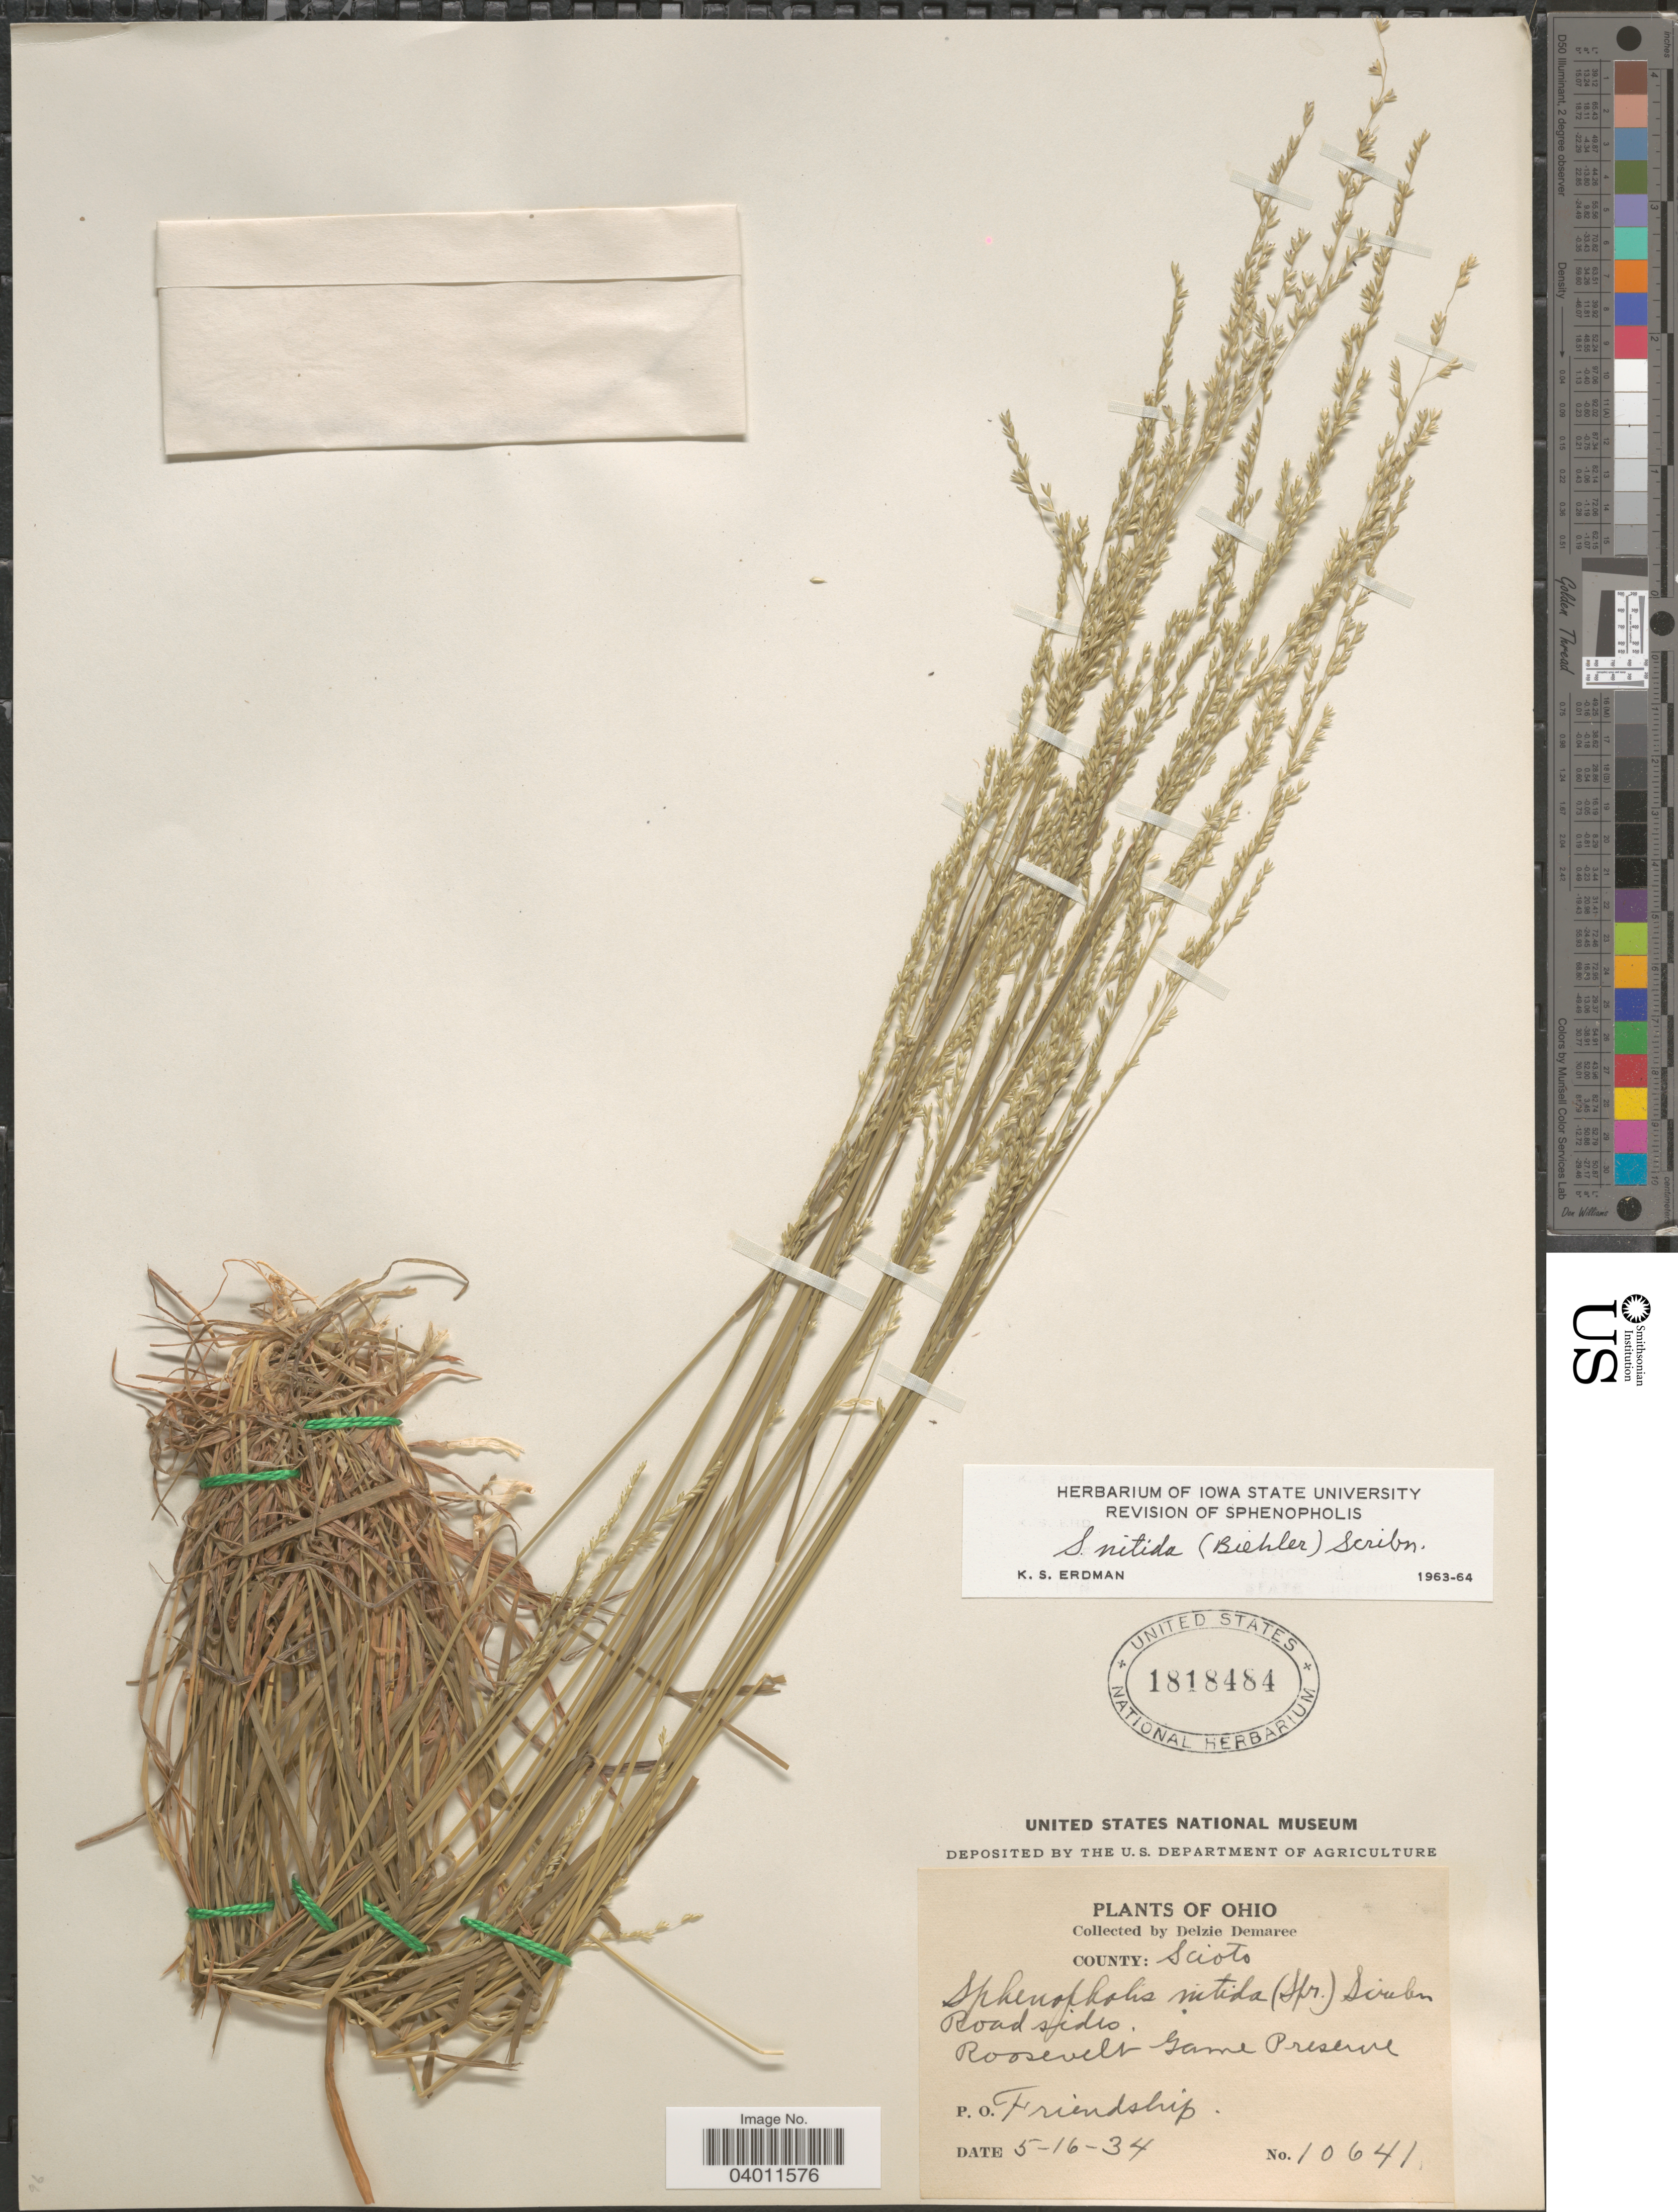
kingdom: Plantae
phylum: Tracheophyta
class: Liliopsida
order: Poales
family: Poaceae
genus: Sphenopholis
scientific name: Sphenopholis nitida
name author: (Biehler) Scribn.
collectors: D. Demaree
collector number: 10641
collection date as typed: Transcribed d/m/y: 16/5/34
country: United States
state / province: Ohio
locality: County: Scioto. Roosevelt Game Preserve. P. O. Friendship.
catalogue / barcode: US 1818484